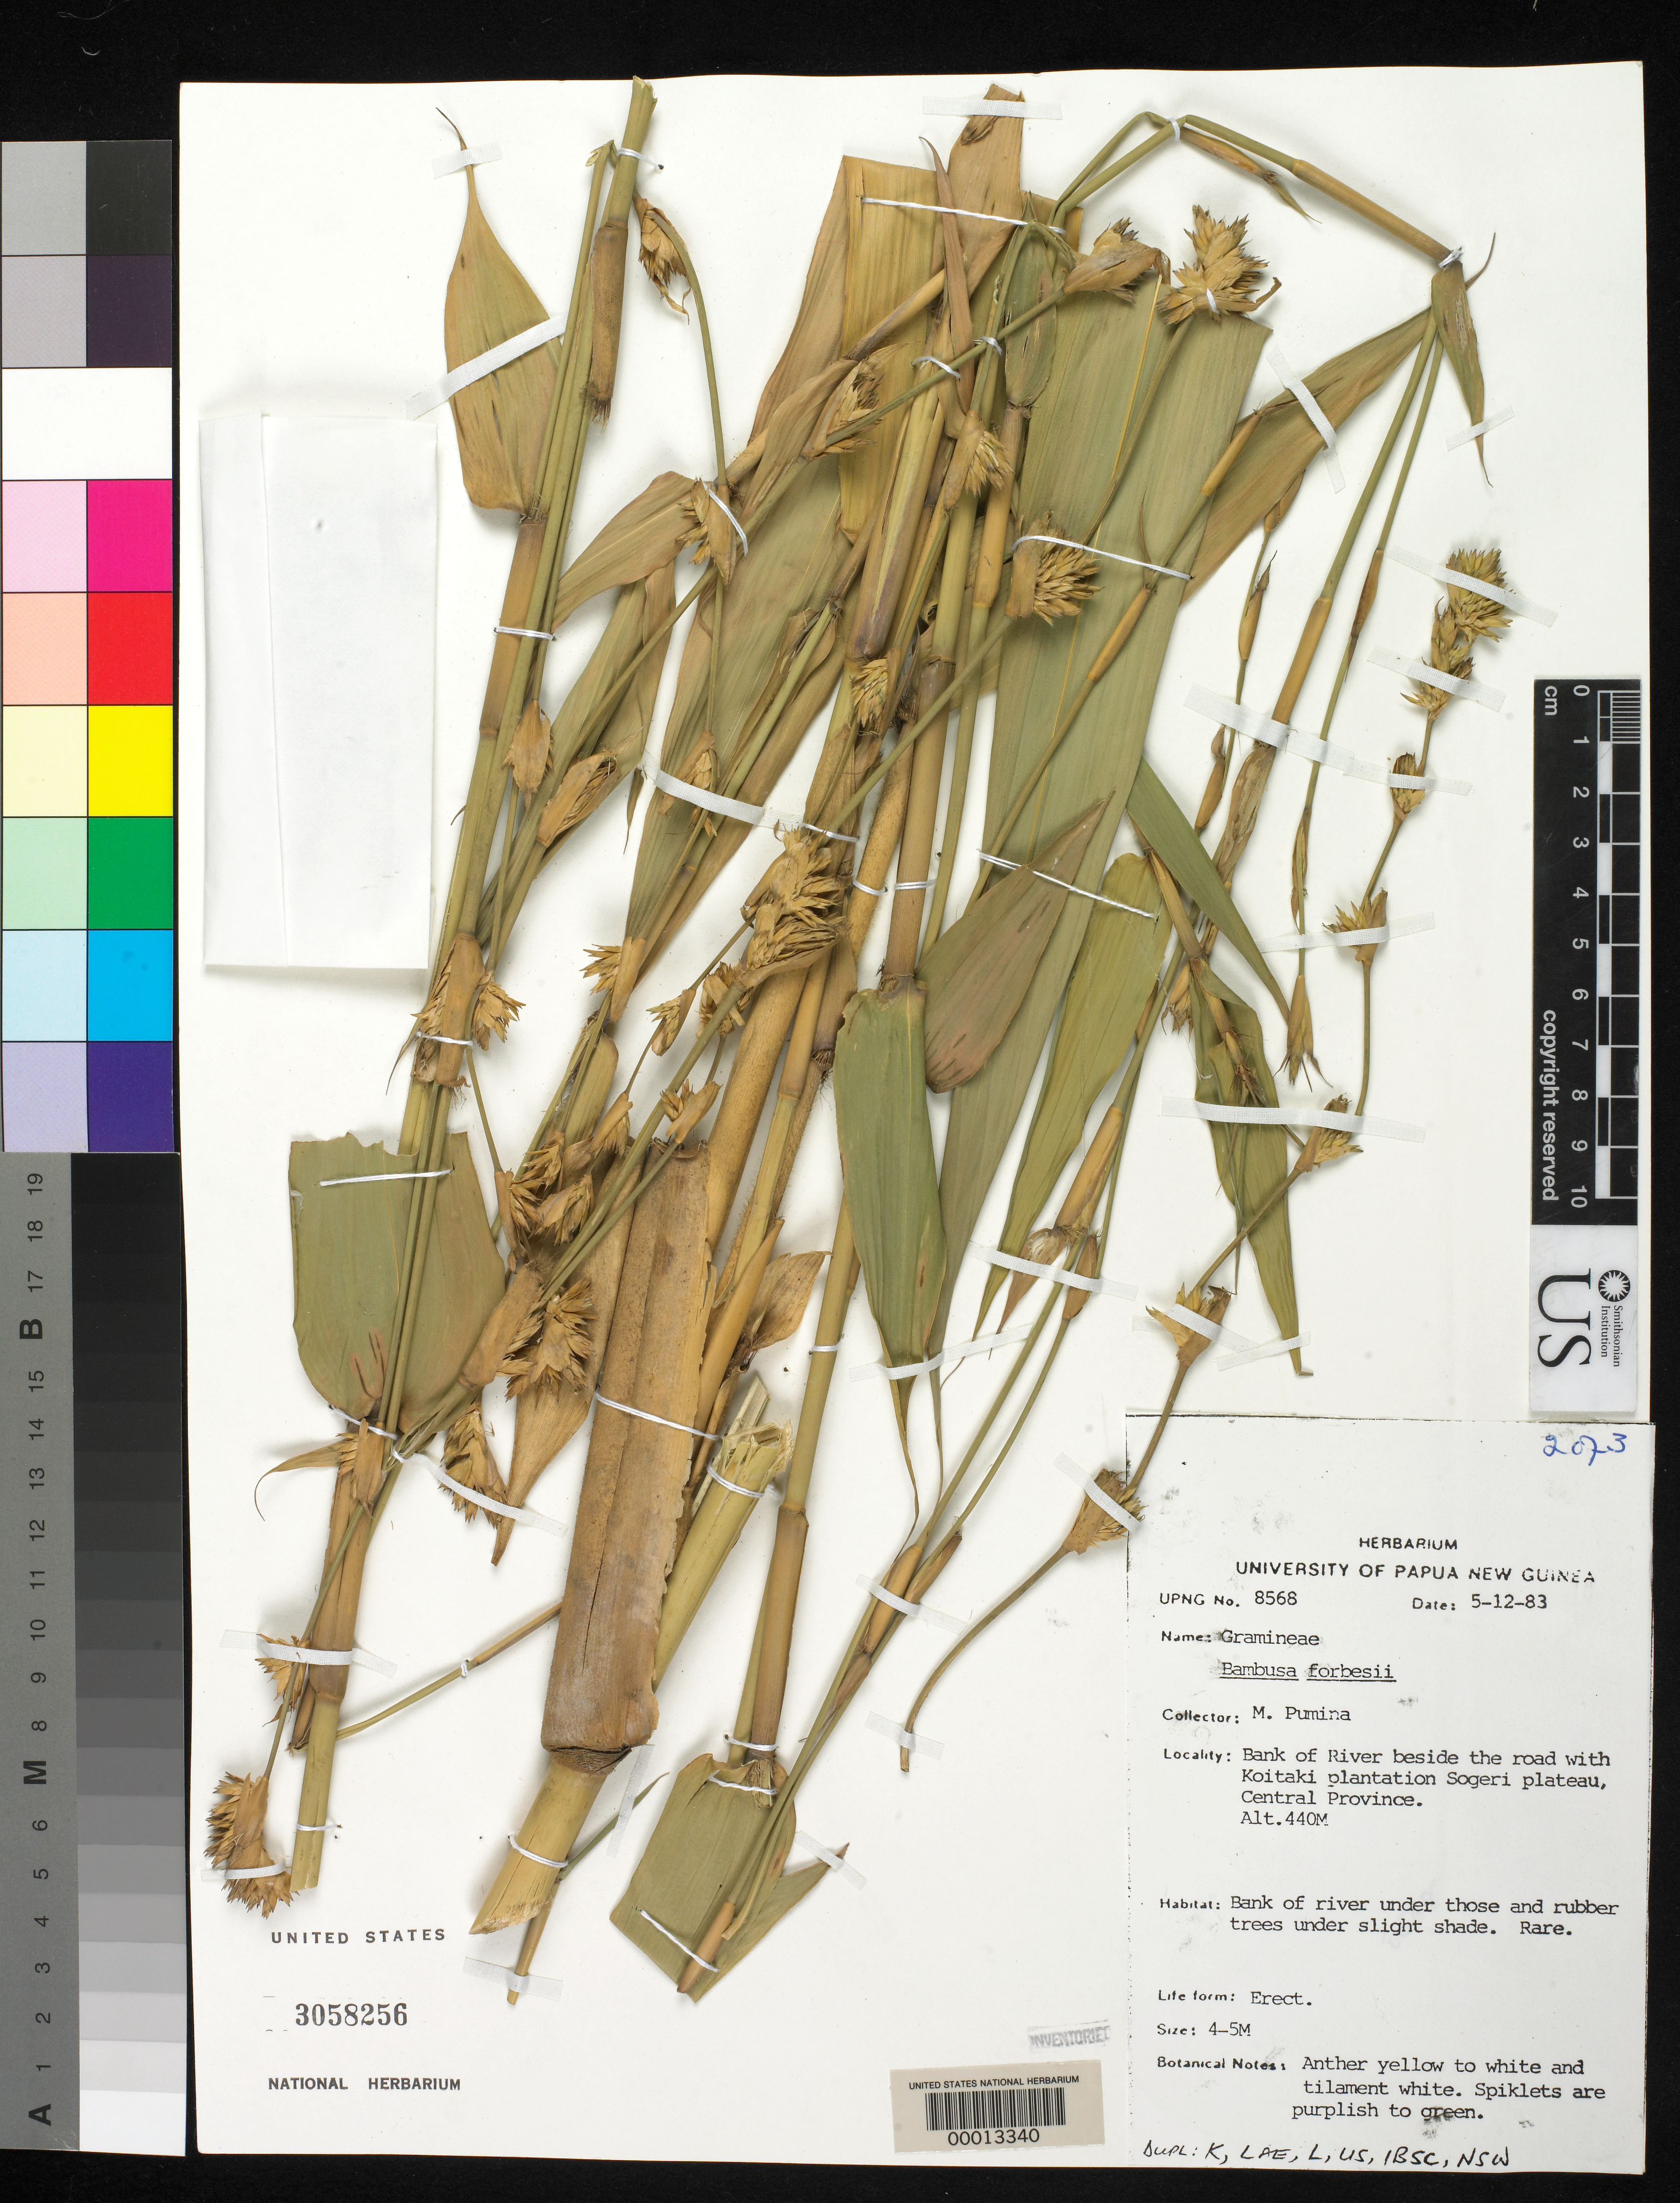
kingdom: Plantae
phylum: Tracheophyta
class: Liliopsida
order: Poales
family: Poaceae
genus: Neololeba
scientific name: Neololeba atra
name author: (Lindl.) Widjaja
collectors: M. Pumina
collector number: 8568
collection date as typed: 05 Dec 1983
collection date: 1983-12-05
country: Papua New Guinea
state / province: Central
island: New Guinea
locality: Sogeri (district?), koitaki plantation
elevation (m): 440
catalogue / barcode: US 3058256